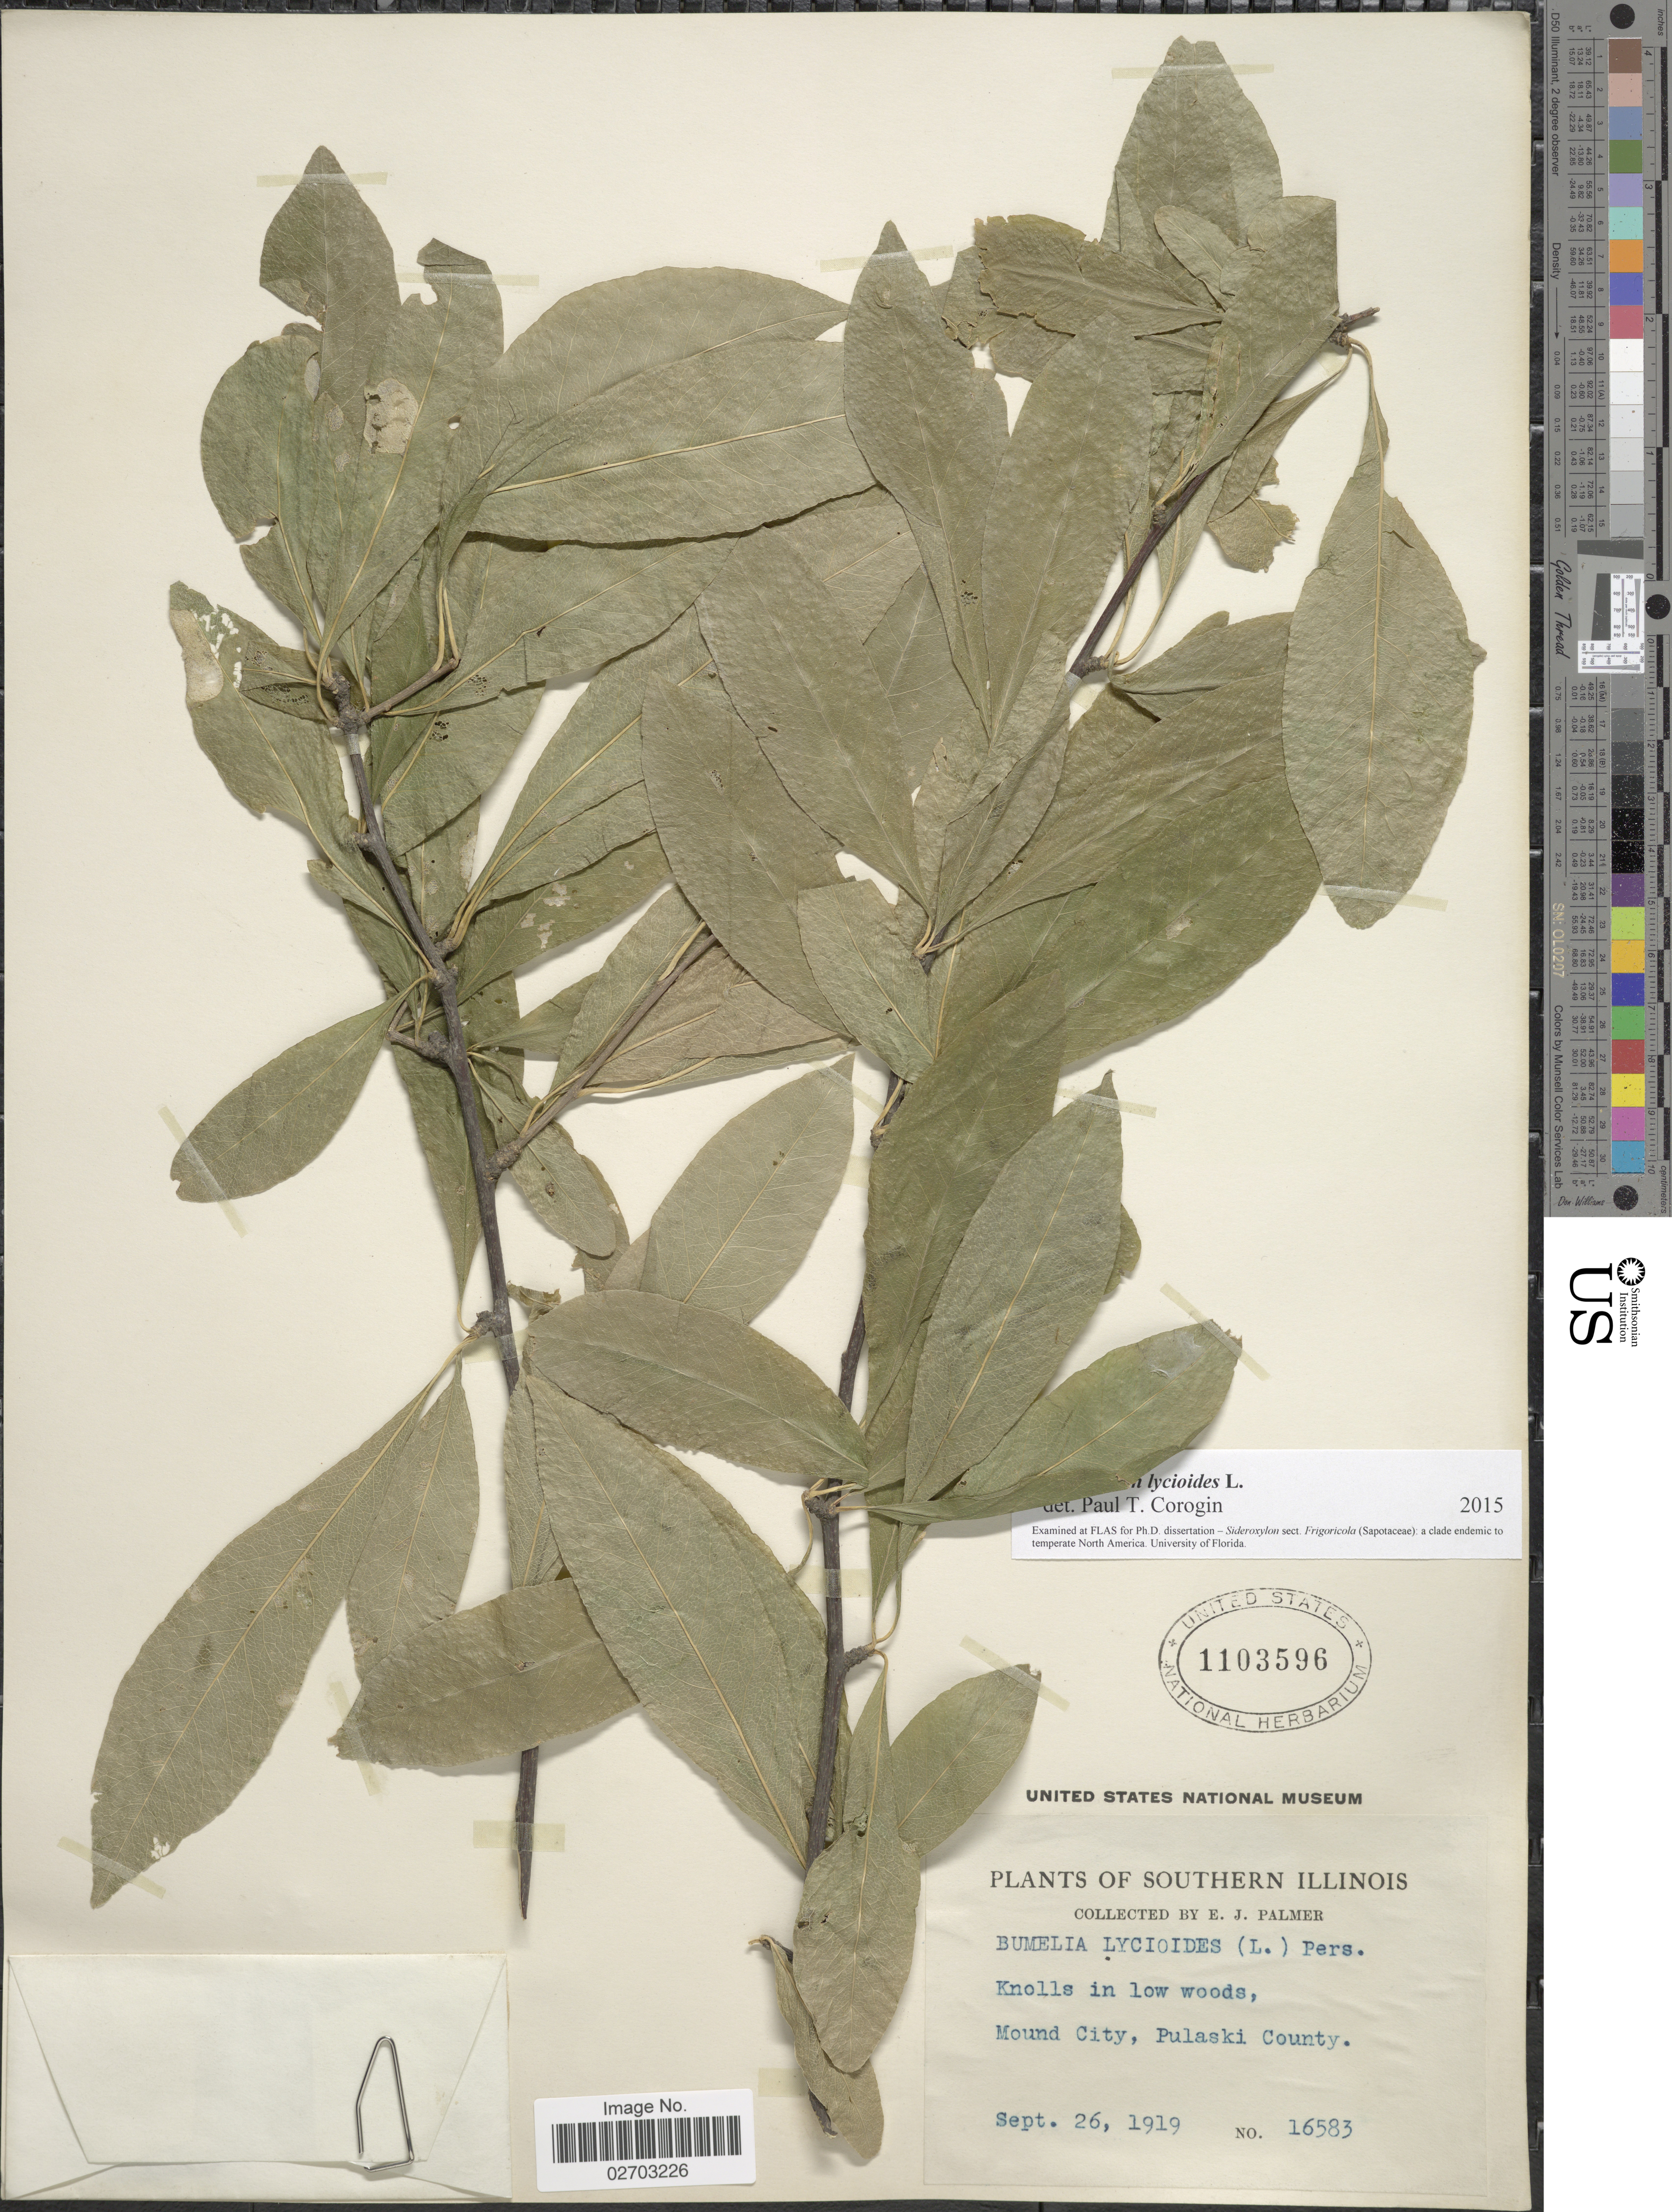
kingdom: Plantae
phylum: Tracheophyta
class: Magnoliopsida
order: Ericales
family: Sapotaceae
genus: Sideroxylon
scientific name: Sideroxylon lycioides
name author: L.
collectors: E. J. Palmer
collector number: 16583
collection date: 1919-09-26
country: United States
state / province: Illinois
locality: Soutnern Illinois, Mound City, Pulaski County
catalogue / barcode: US 1103596